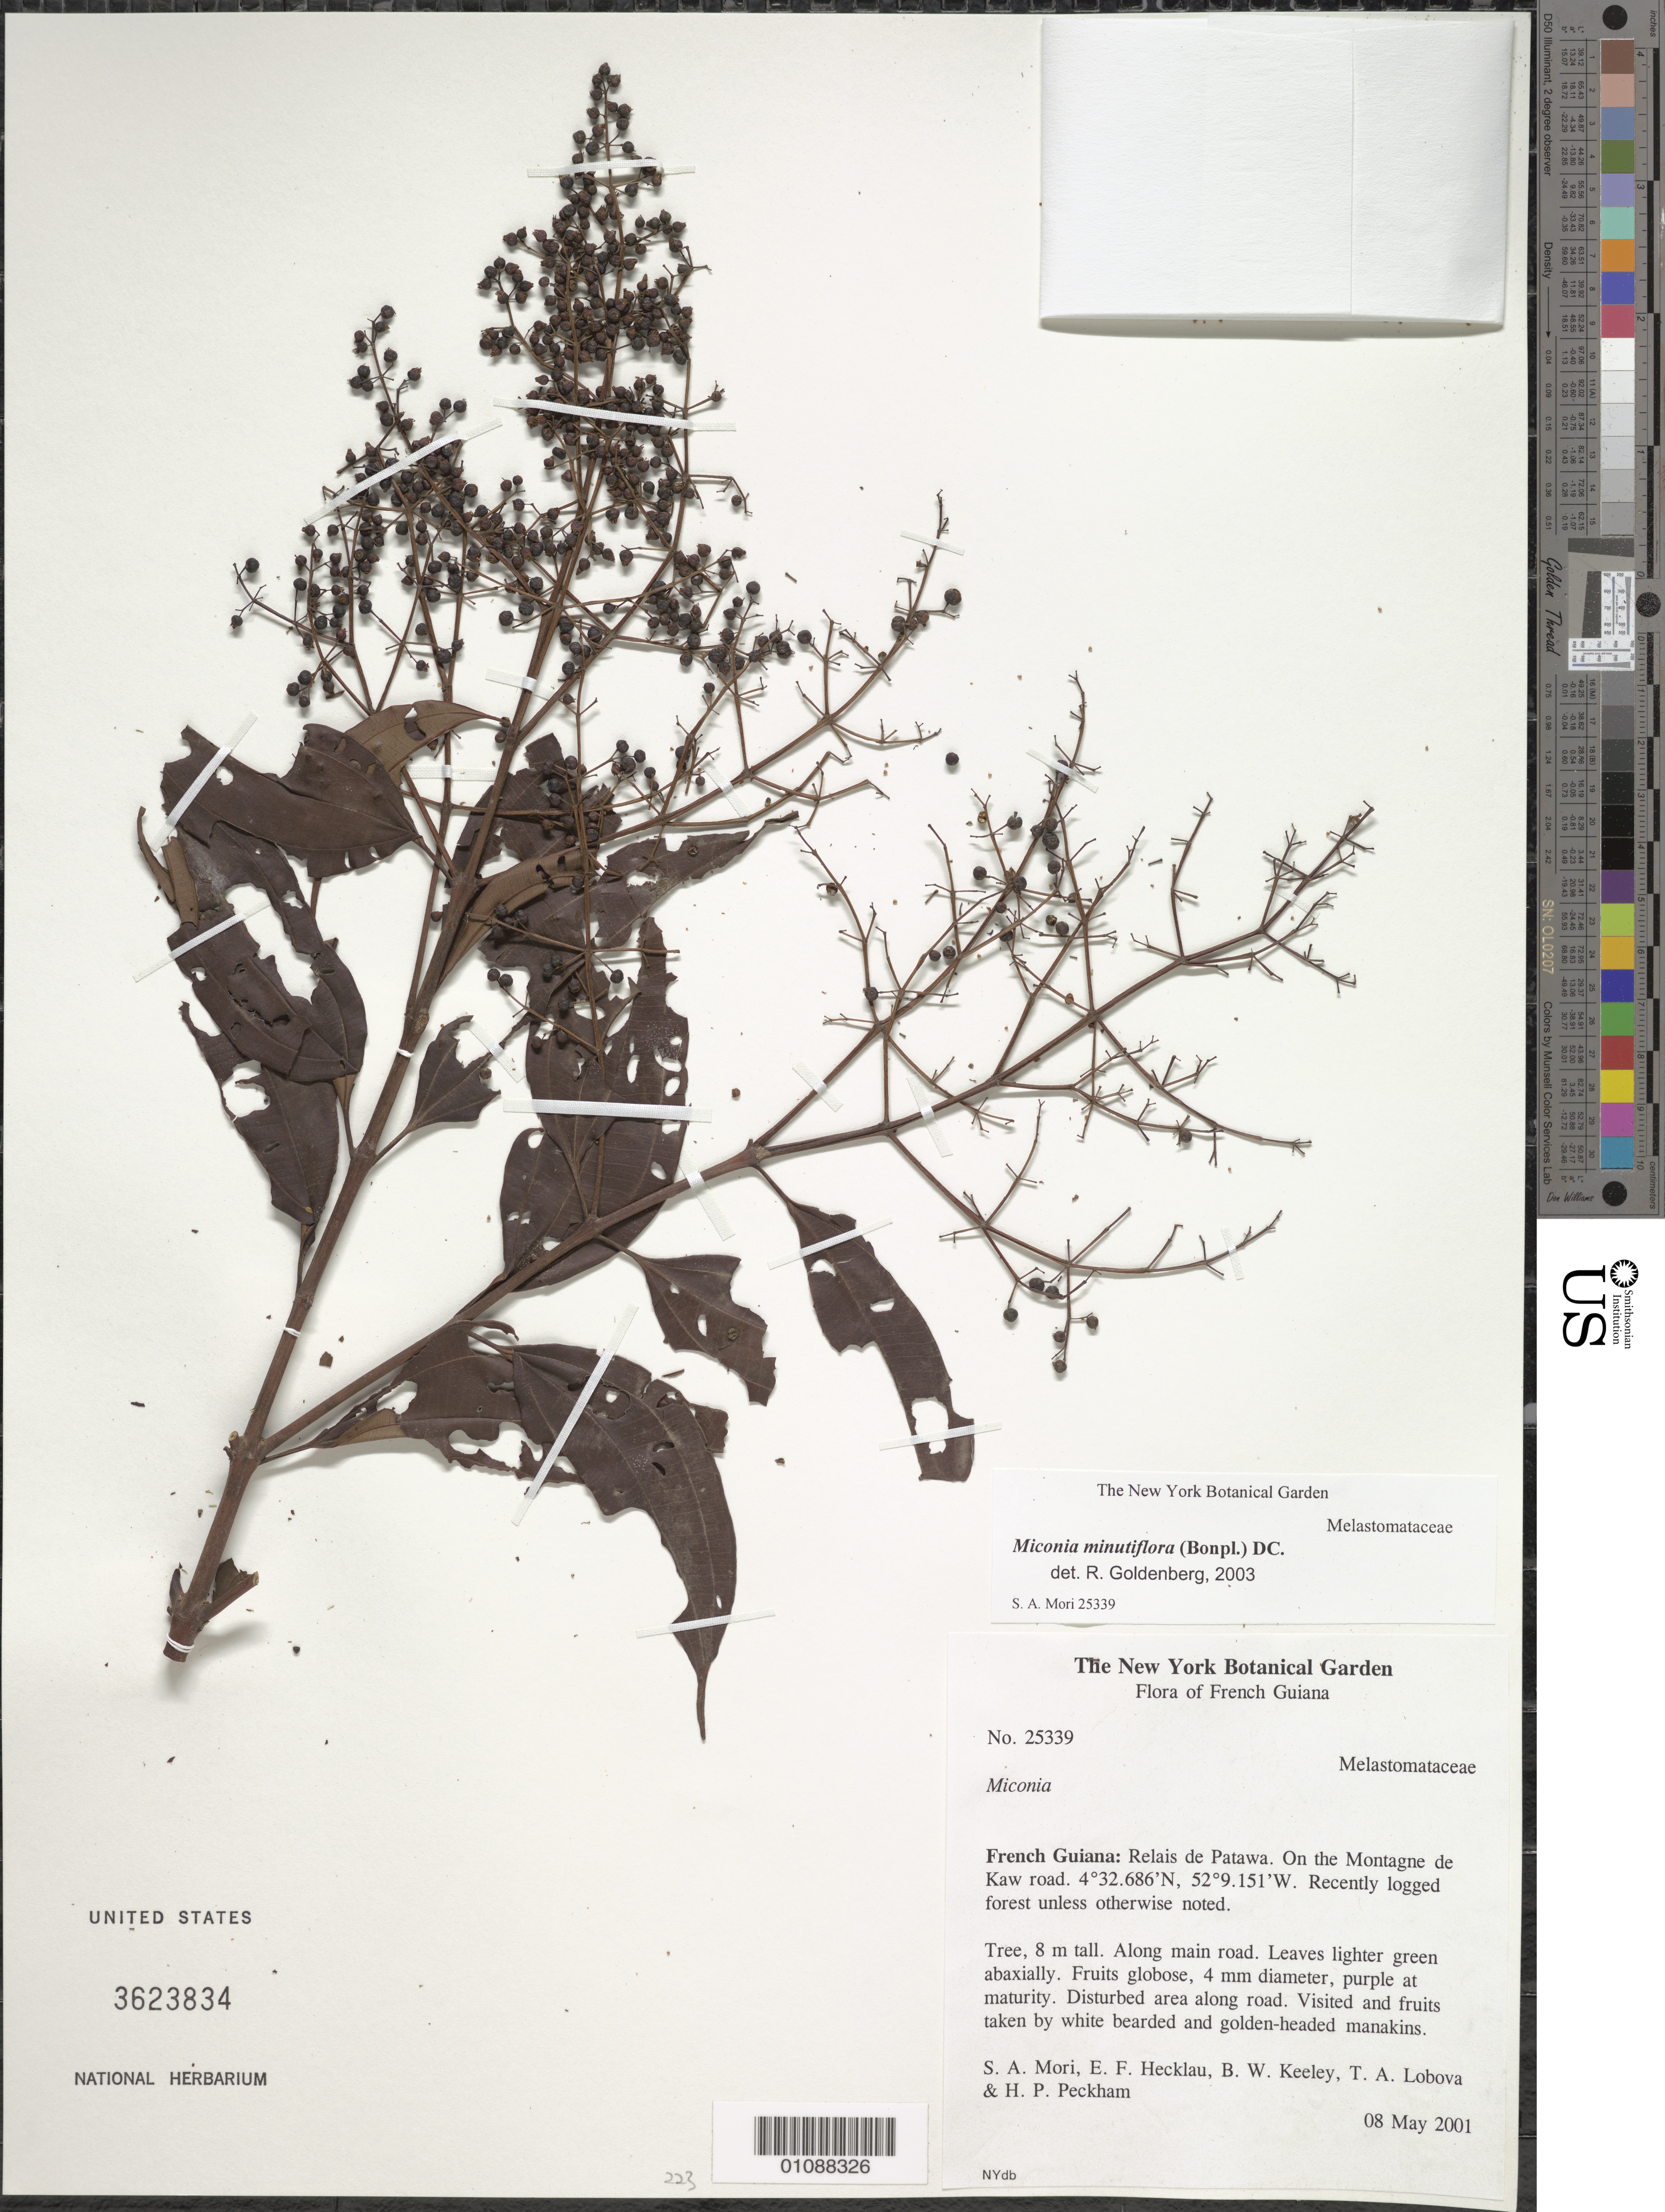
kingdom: Plantae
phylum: Tracheophyta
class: Magnoliopsida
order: Myrtales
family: Melastomataceae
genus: Miconia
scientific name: Miconia minutiflora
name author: (Bonpl.) DC.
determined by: Goldenberg, R.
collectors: S. Mori, E. Hecklau, B. W. Keeley, T. Lobova & H. Peckham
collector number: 25339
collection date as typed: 8-May-01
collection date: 2001-05-08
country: French Guiana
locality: Relais de Patawa. On the Montagne de Kaw road; along main road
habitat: Recently logged forest unless otherwise noted. Disturbed area along road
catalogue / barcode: US 3623834